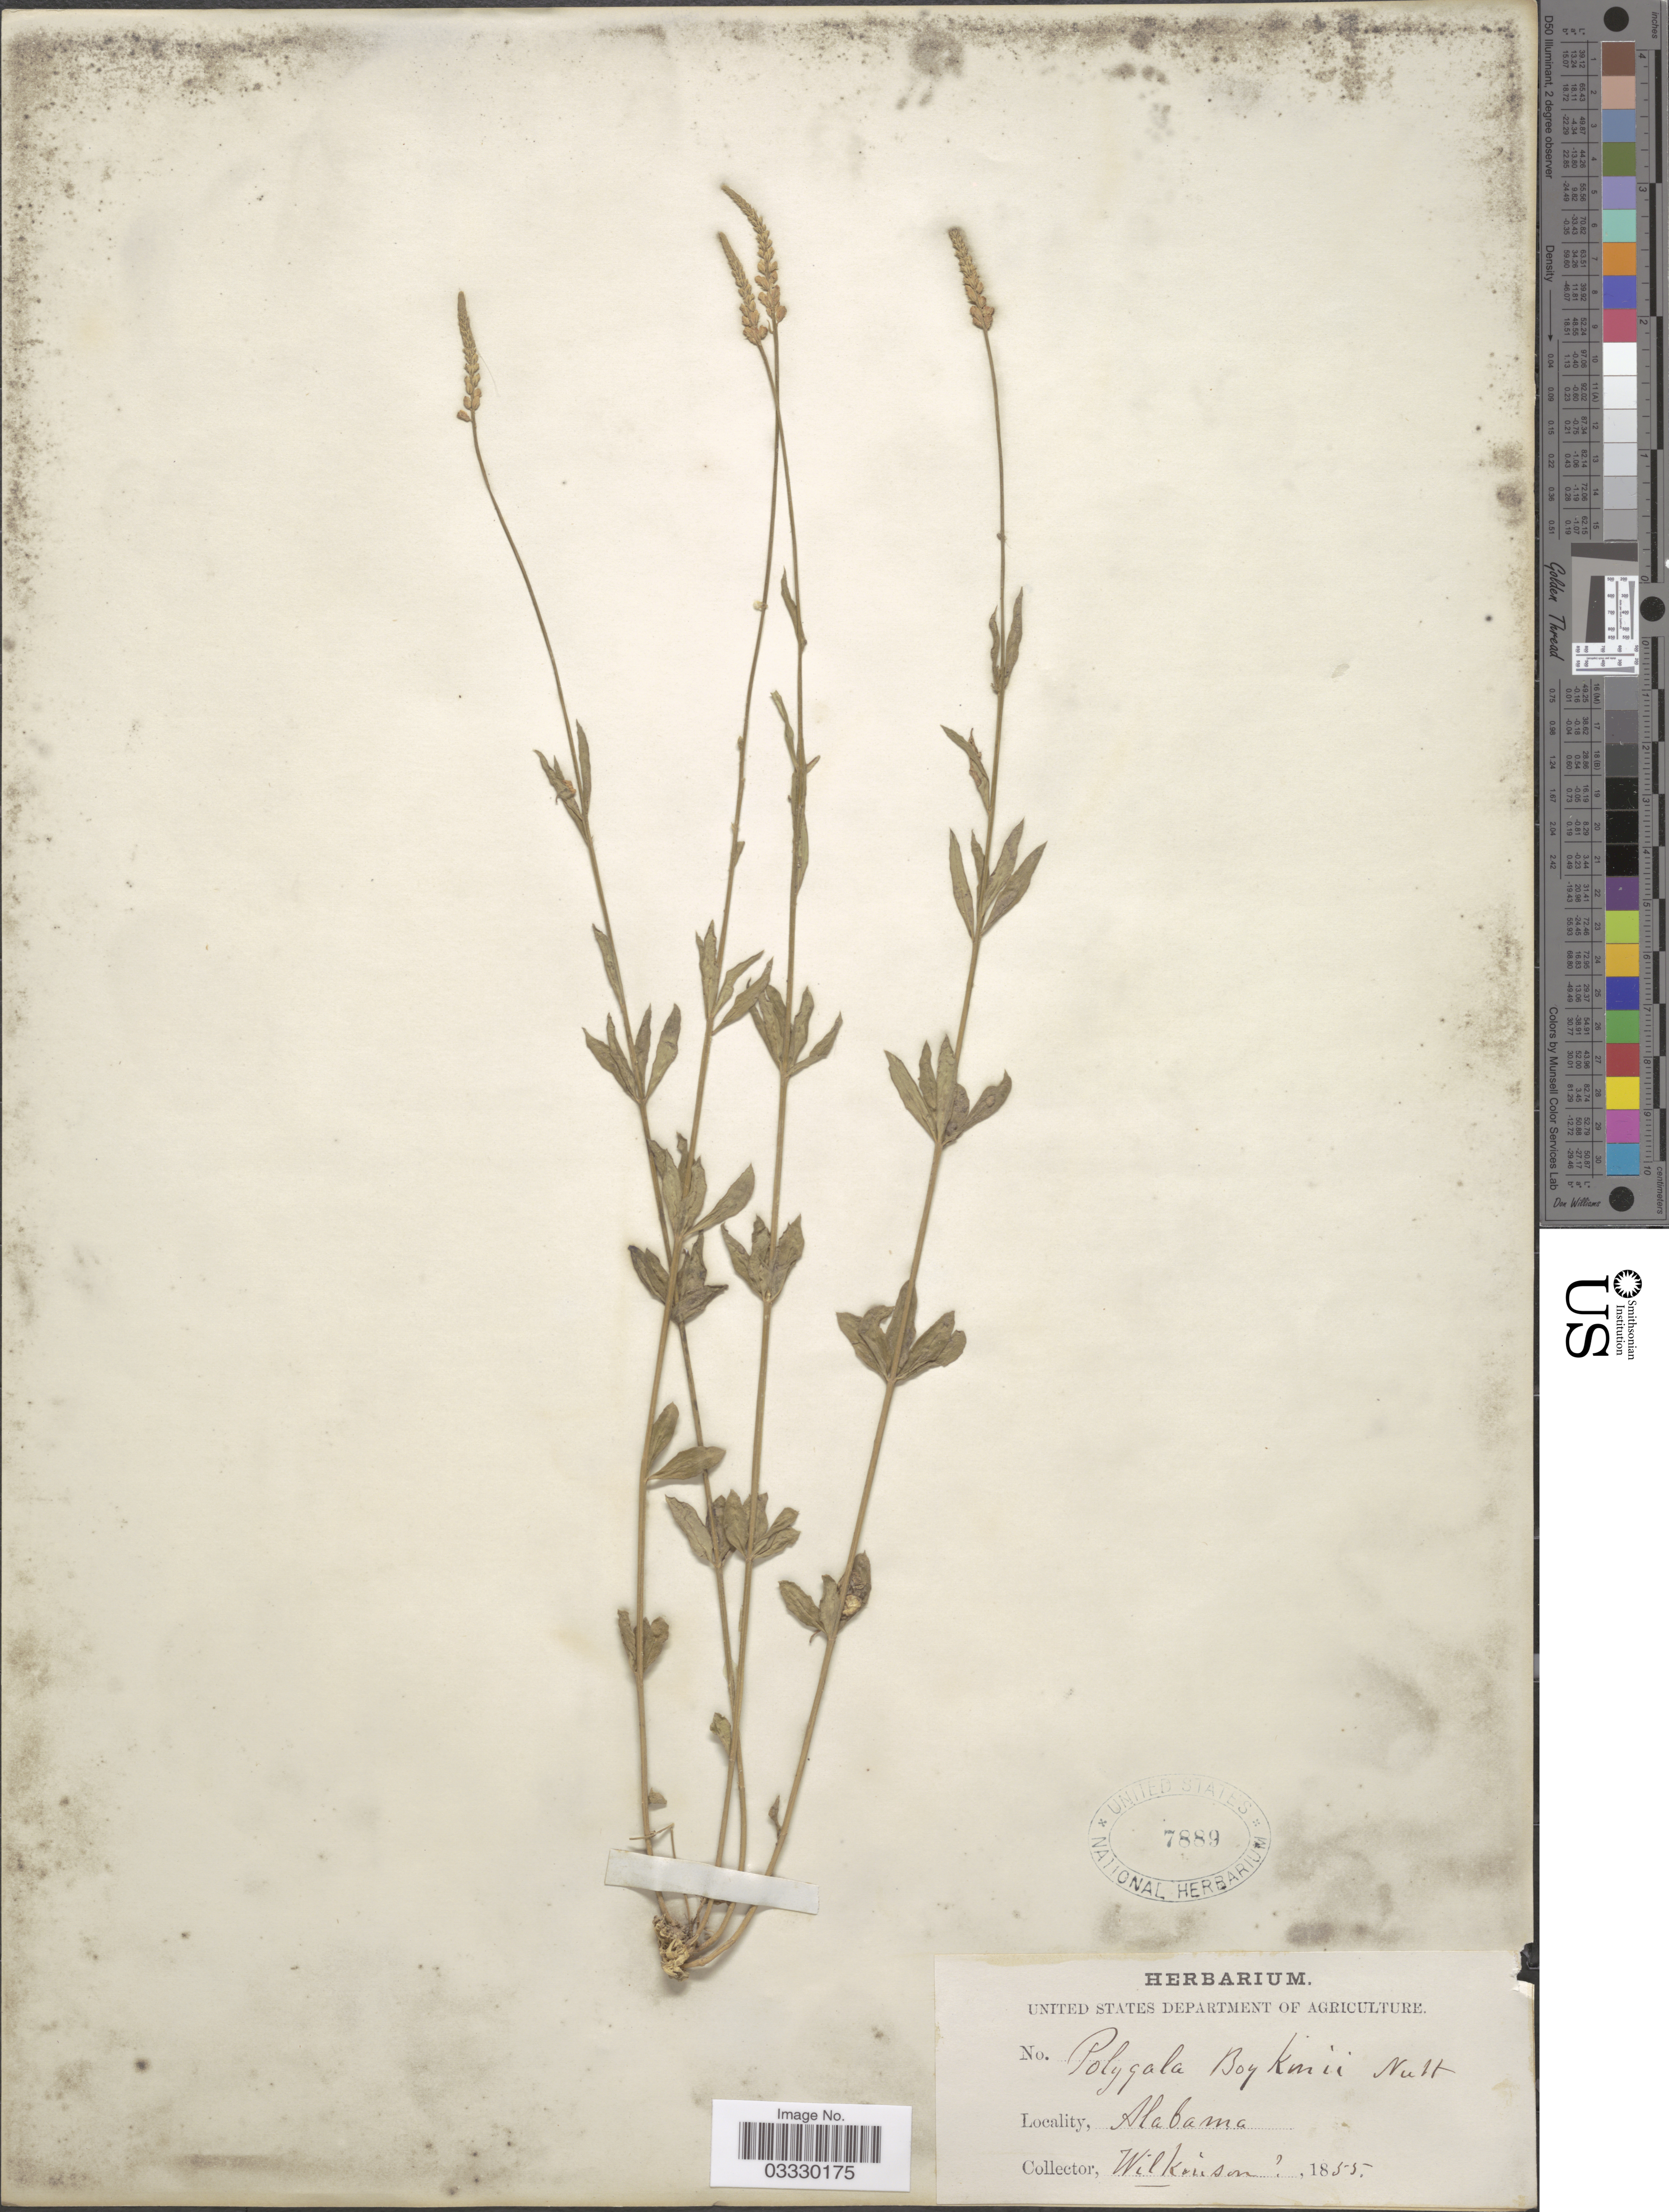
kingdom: Plantae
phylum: Tracheophyta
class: Magnoliopsida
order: Fabales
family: Polygalaceae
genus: Polygala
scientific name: Polygala boykinii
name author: Nutt.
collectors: Wilkinson, --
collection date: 1855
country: United States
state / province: Alabama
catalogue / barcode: US 7889